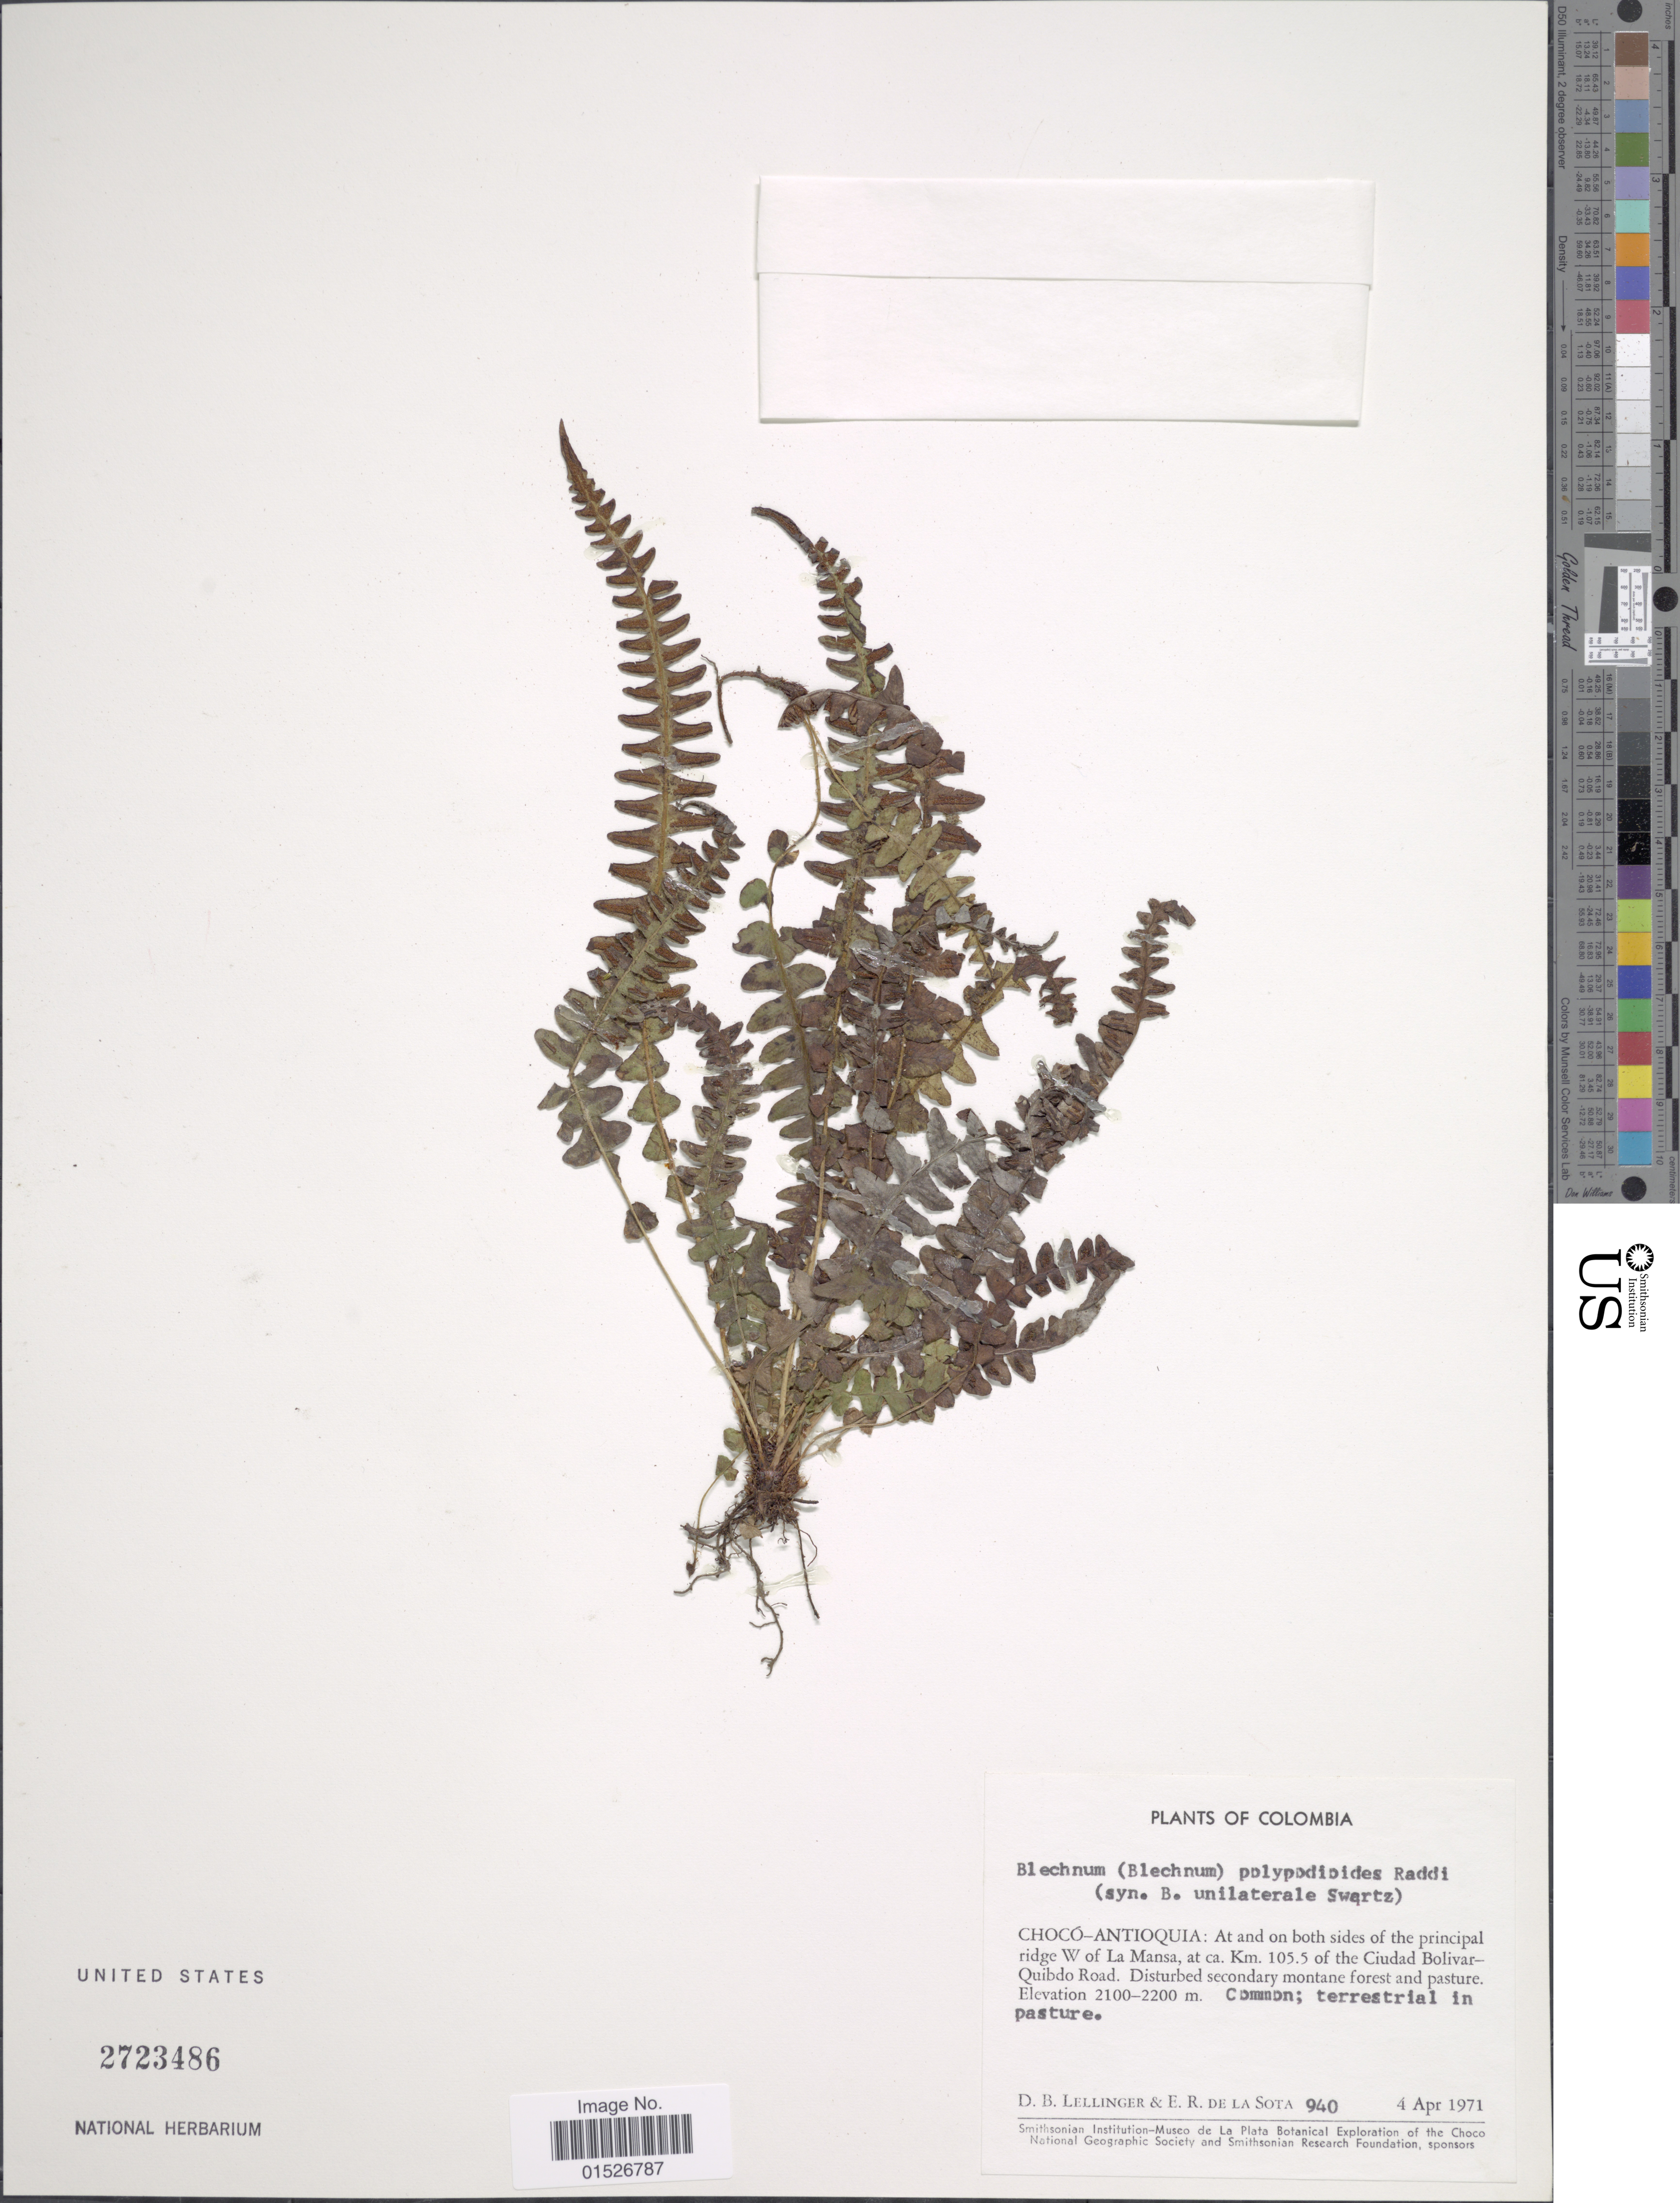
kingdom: Plantae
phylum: Tracheophyta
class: Polypodiopsida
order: Polypodiales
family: Blechnaceae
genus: Blechnum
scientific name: Blechnum polypodioides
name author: Raddi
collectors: D. B. Lellinger & E. R. de la Sota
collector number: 940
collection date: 1971-04-04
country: Colombia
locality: Choco-Antiuquia: At and on both sides of the principal ridge W of La mansa, at ca. Km. 105.5 of the Cuidad Bolivar-Quibdo Road.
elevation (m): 2100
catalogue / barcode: US 2723486